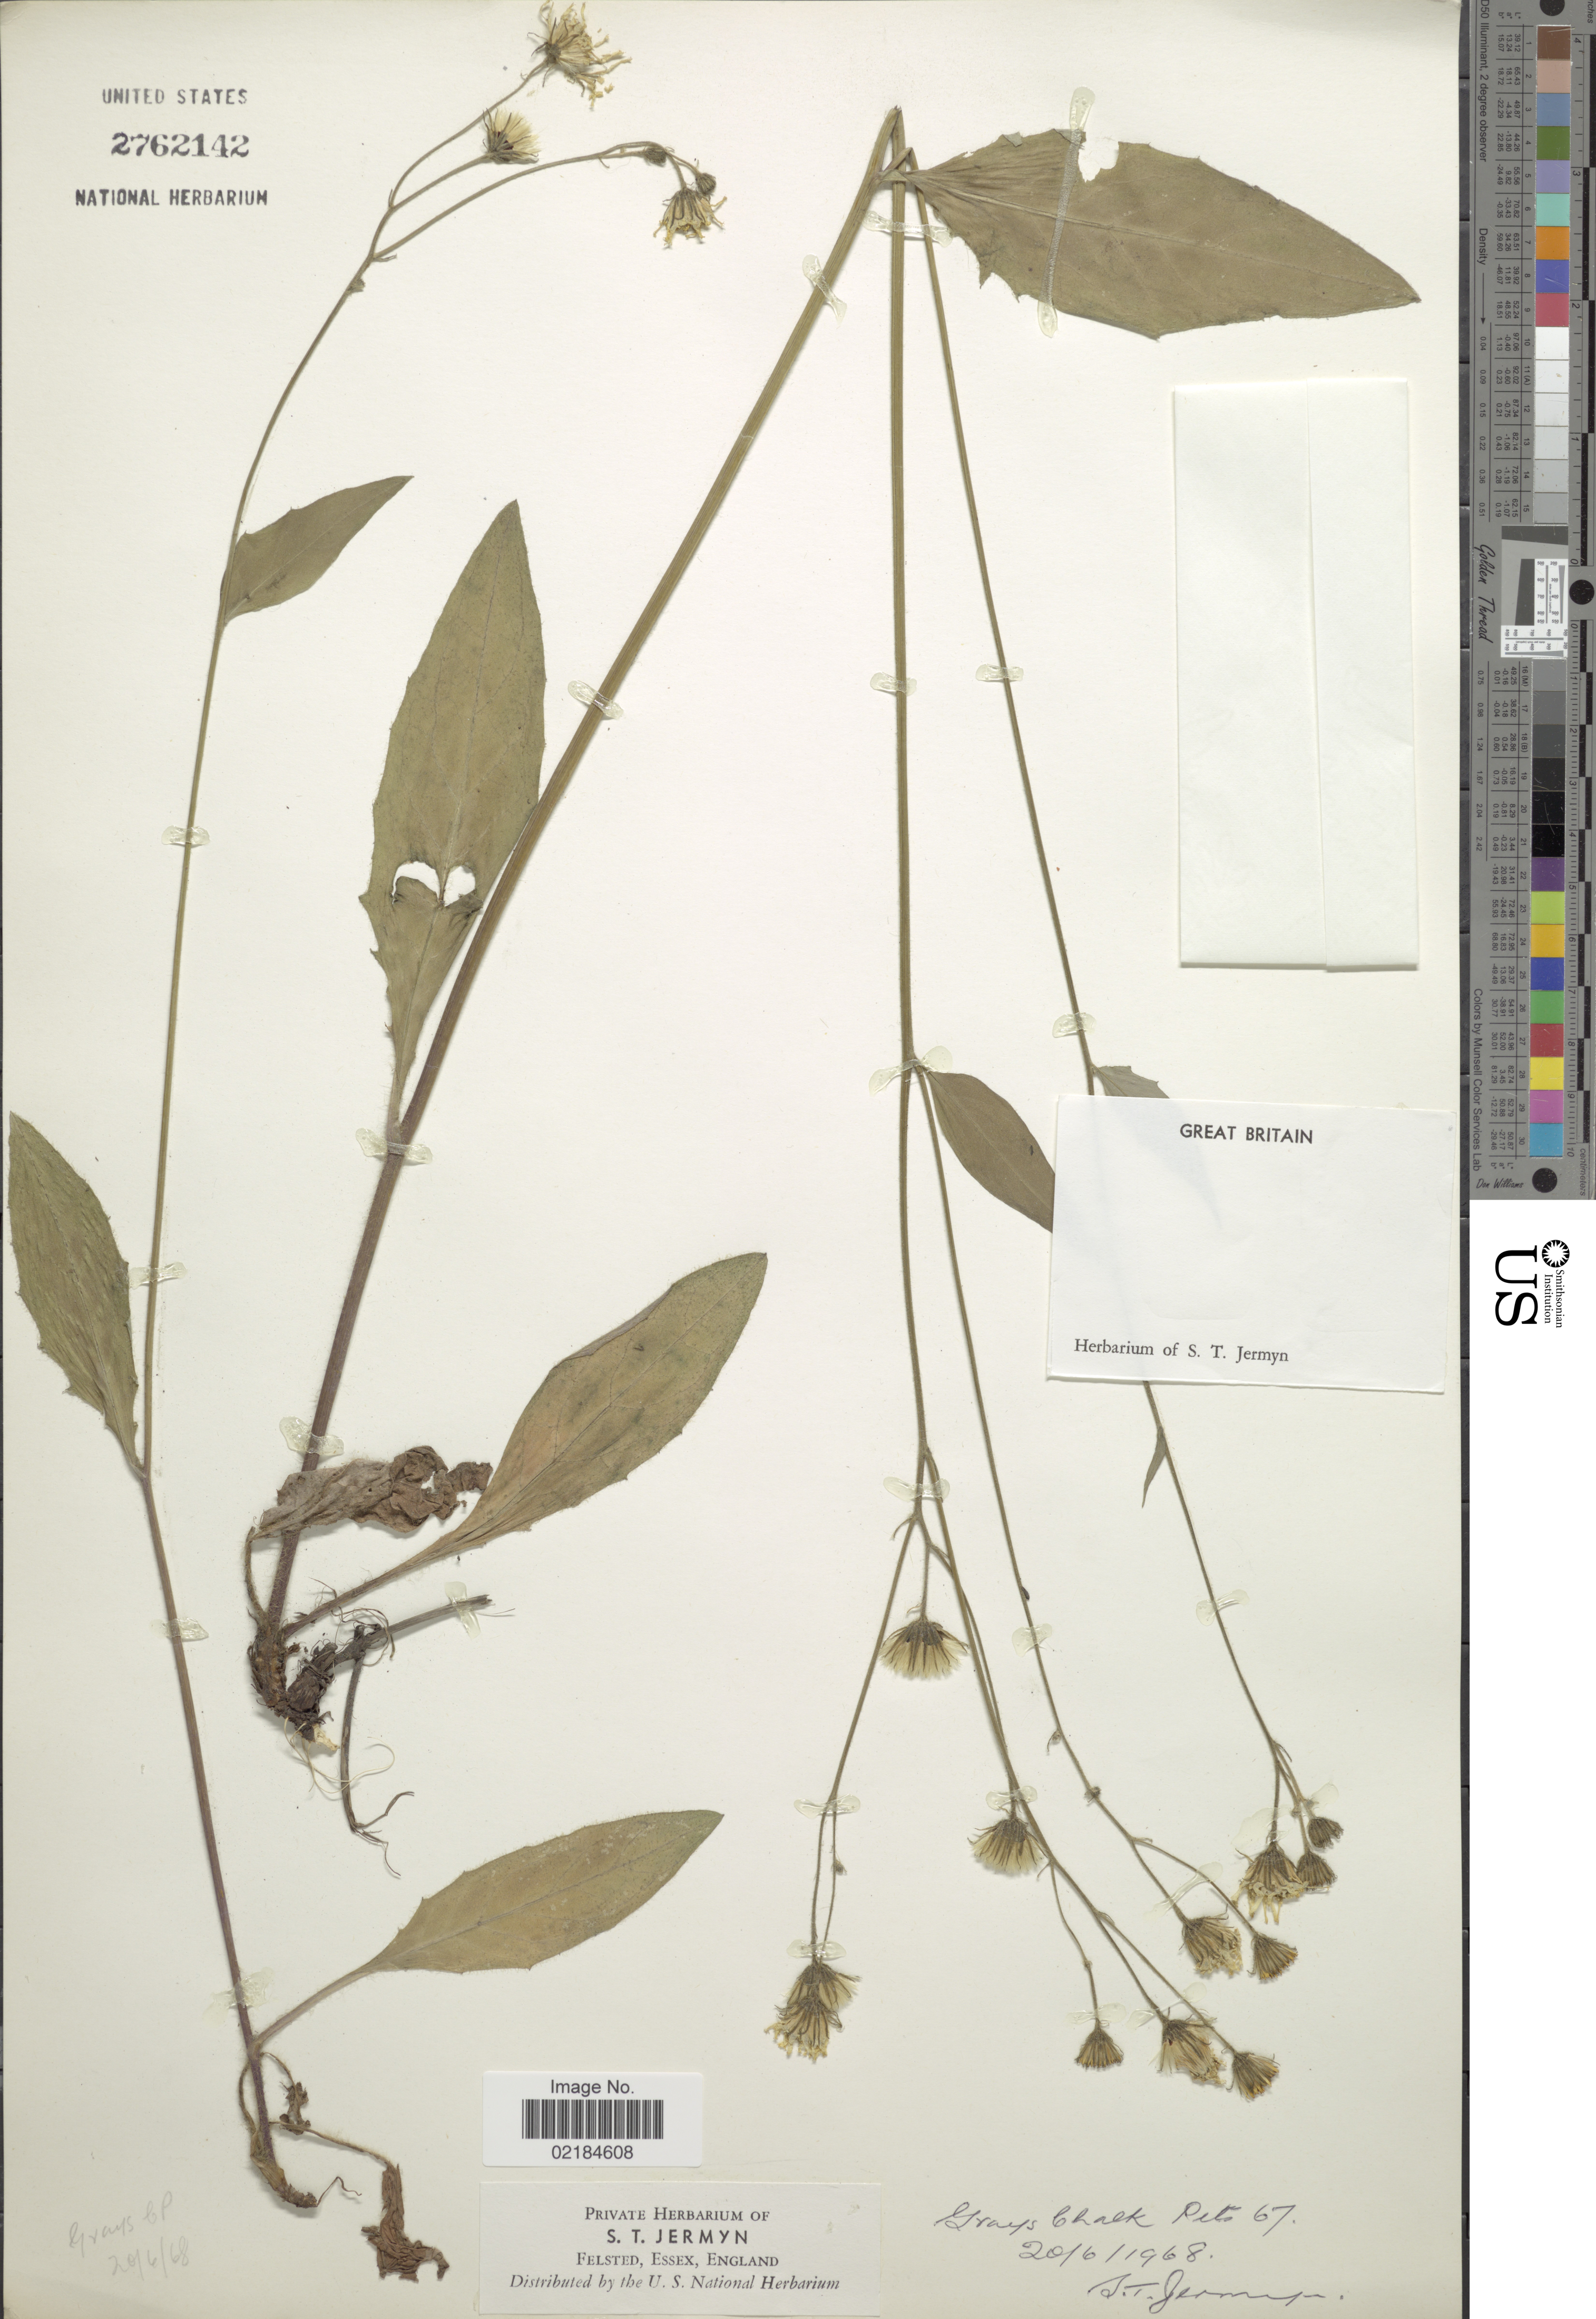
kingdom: Plantae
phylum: Tracheophyta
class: Magnoliopsida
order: Asterales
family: Asteraceae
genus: Hieracium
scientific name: Hieracium repandulare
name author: Druce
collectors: S. Jermyn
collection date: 1968-06-20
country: United Kingdom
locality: Great Britain, Grays Chalk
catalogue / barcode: US 2762142